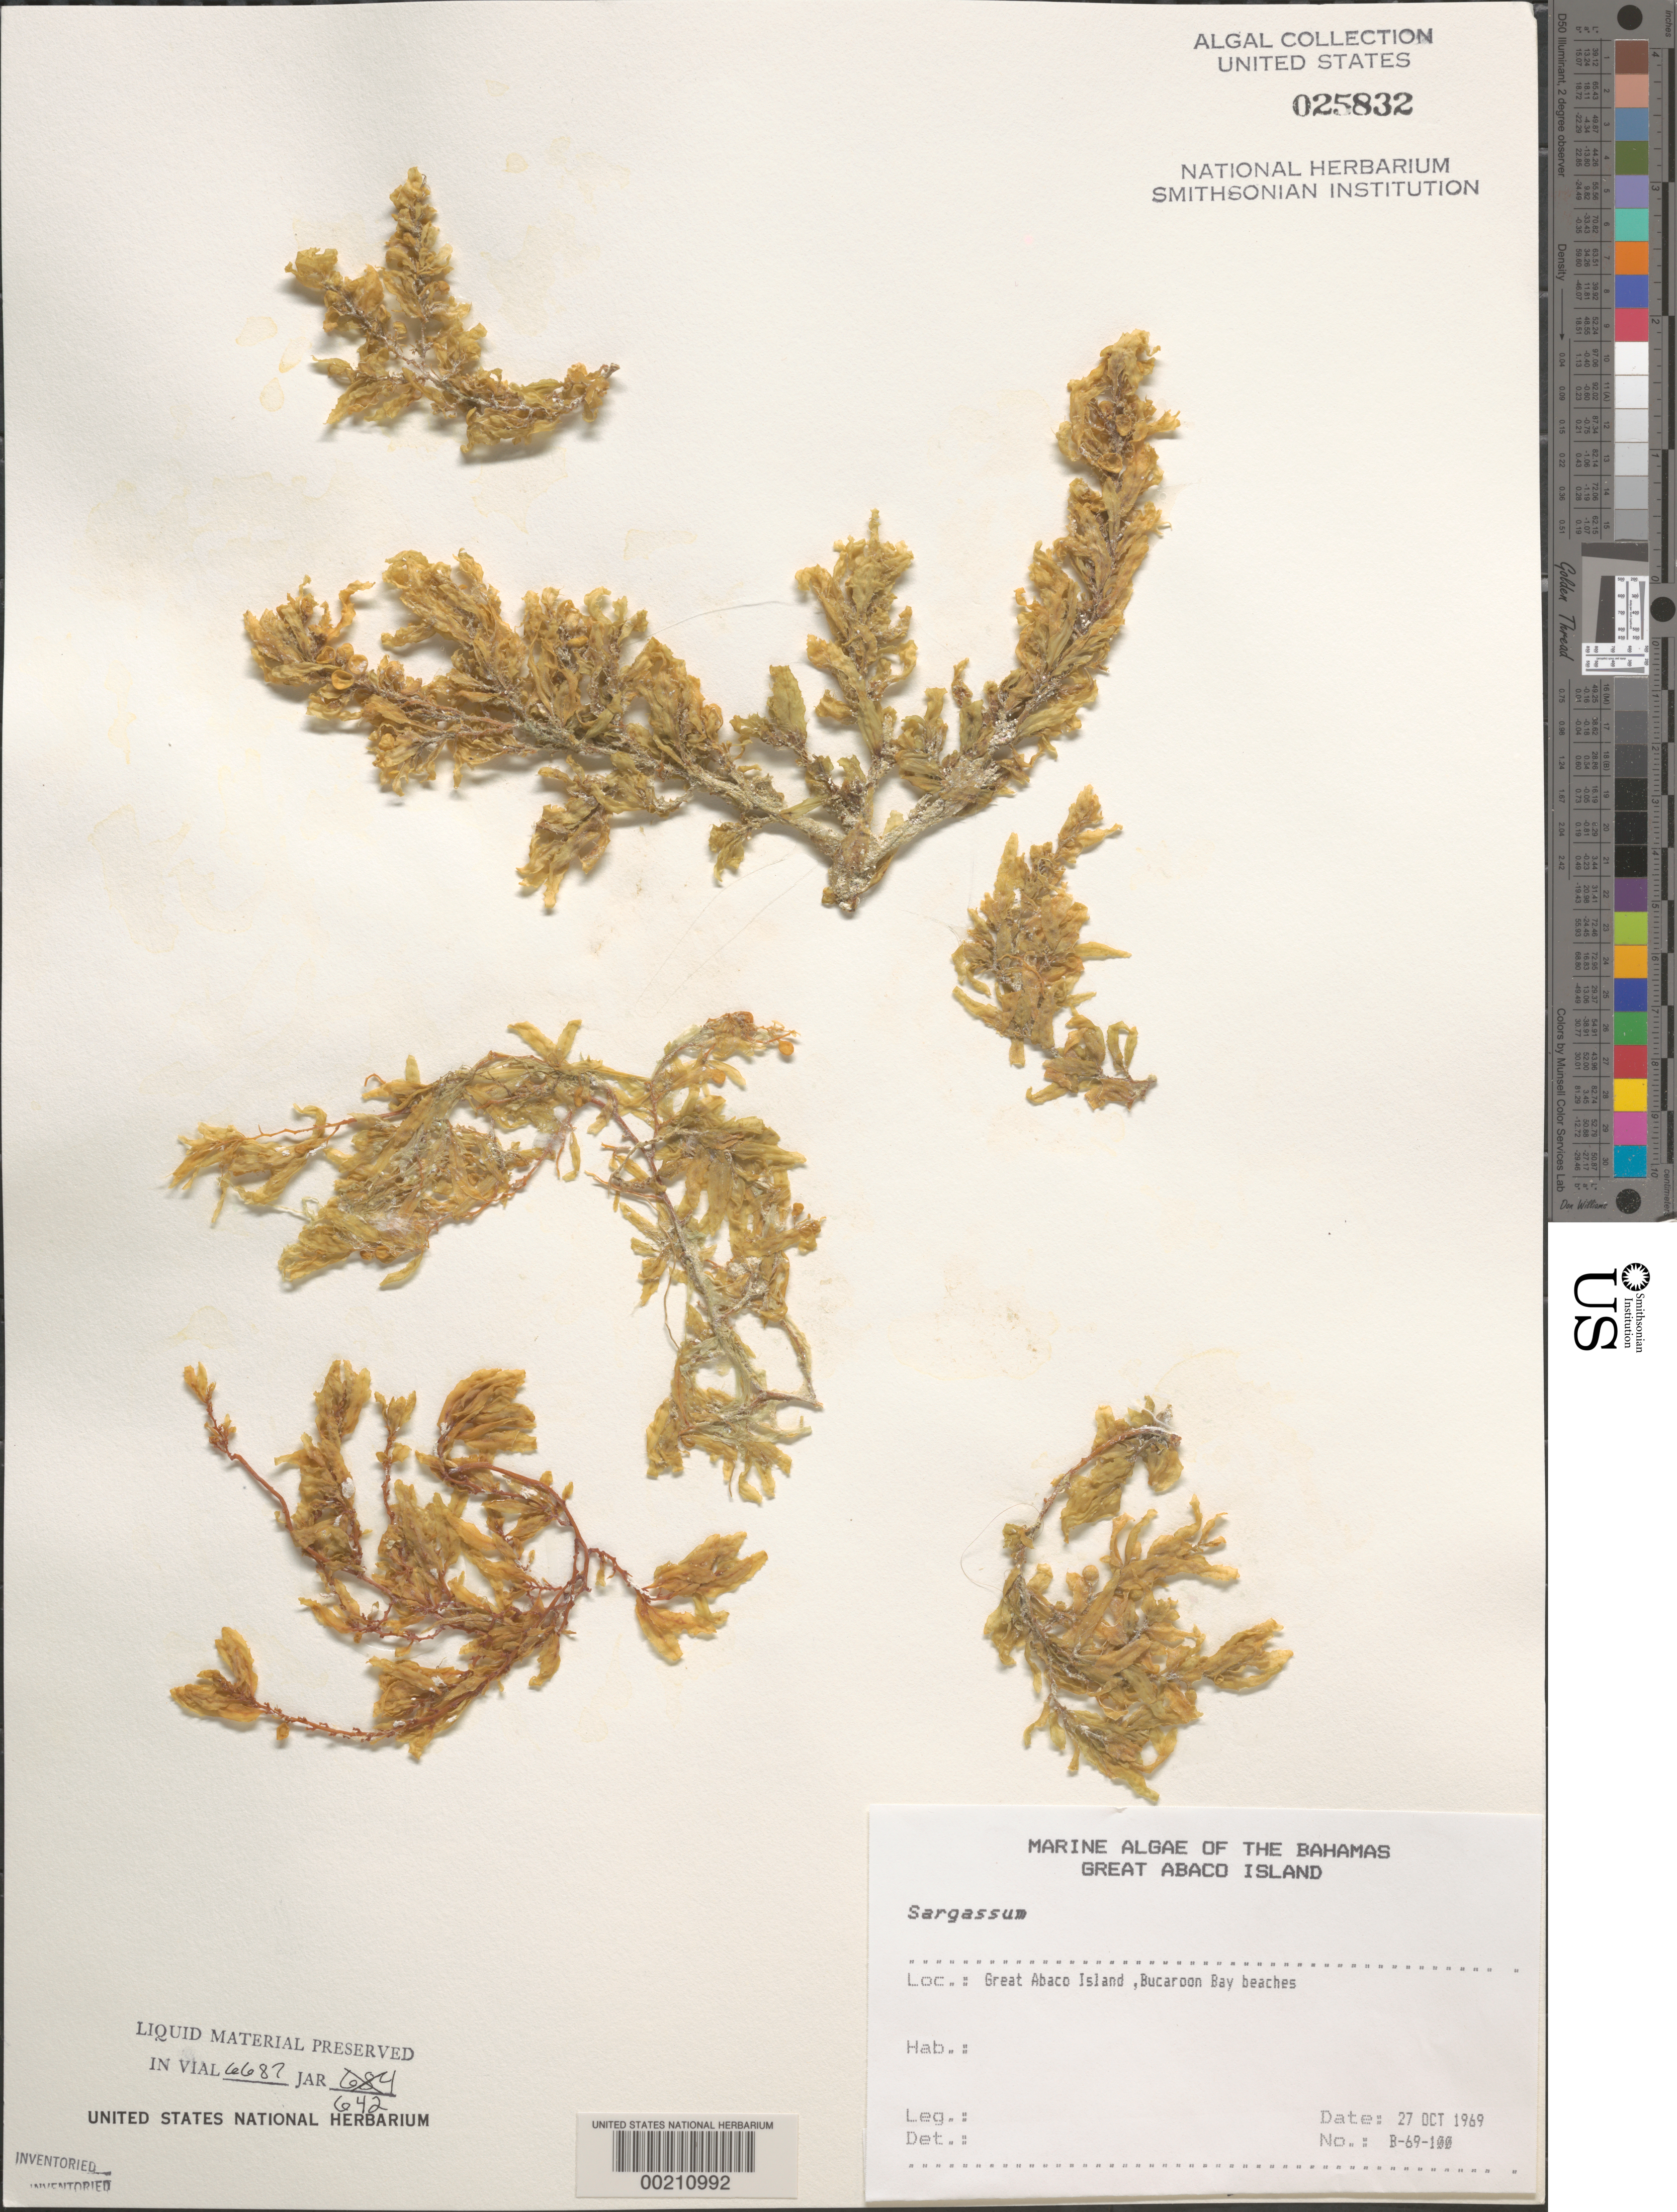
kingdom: Chromista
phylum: Ochrophyta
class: Phaeophyceae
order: Fucales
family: Sargassaceae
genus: Sargassum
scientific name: Sargassum sp.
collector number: B-69-100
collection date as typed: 27 Oct 1969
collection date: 1969-10-27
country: Bahamas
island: Great Abaco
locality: Buckaroon Bay beaches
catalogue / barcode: US 25832